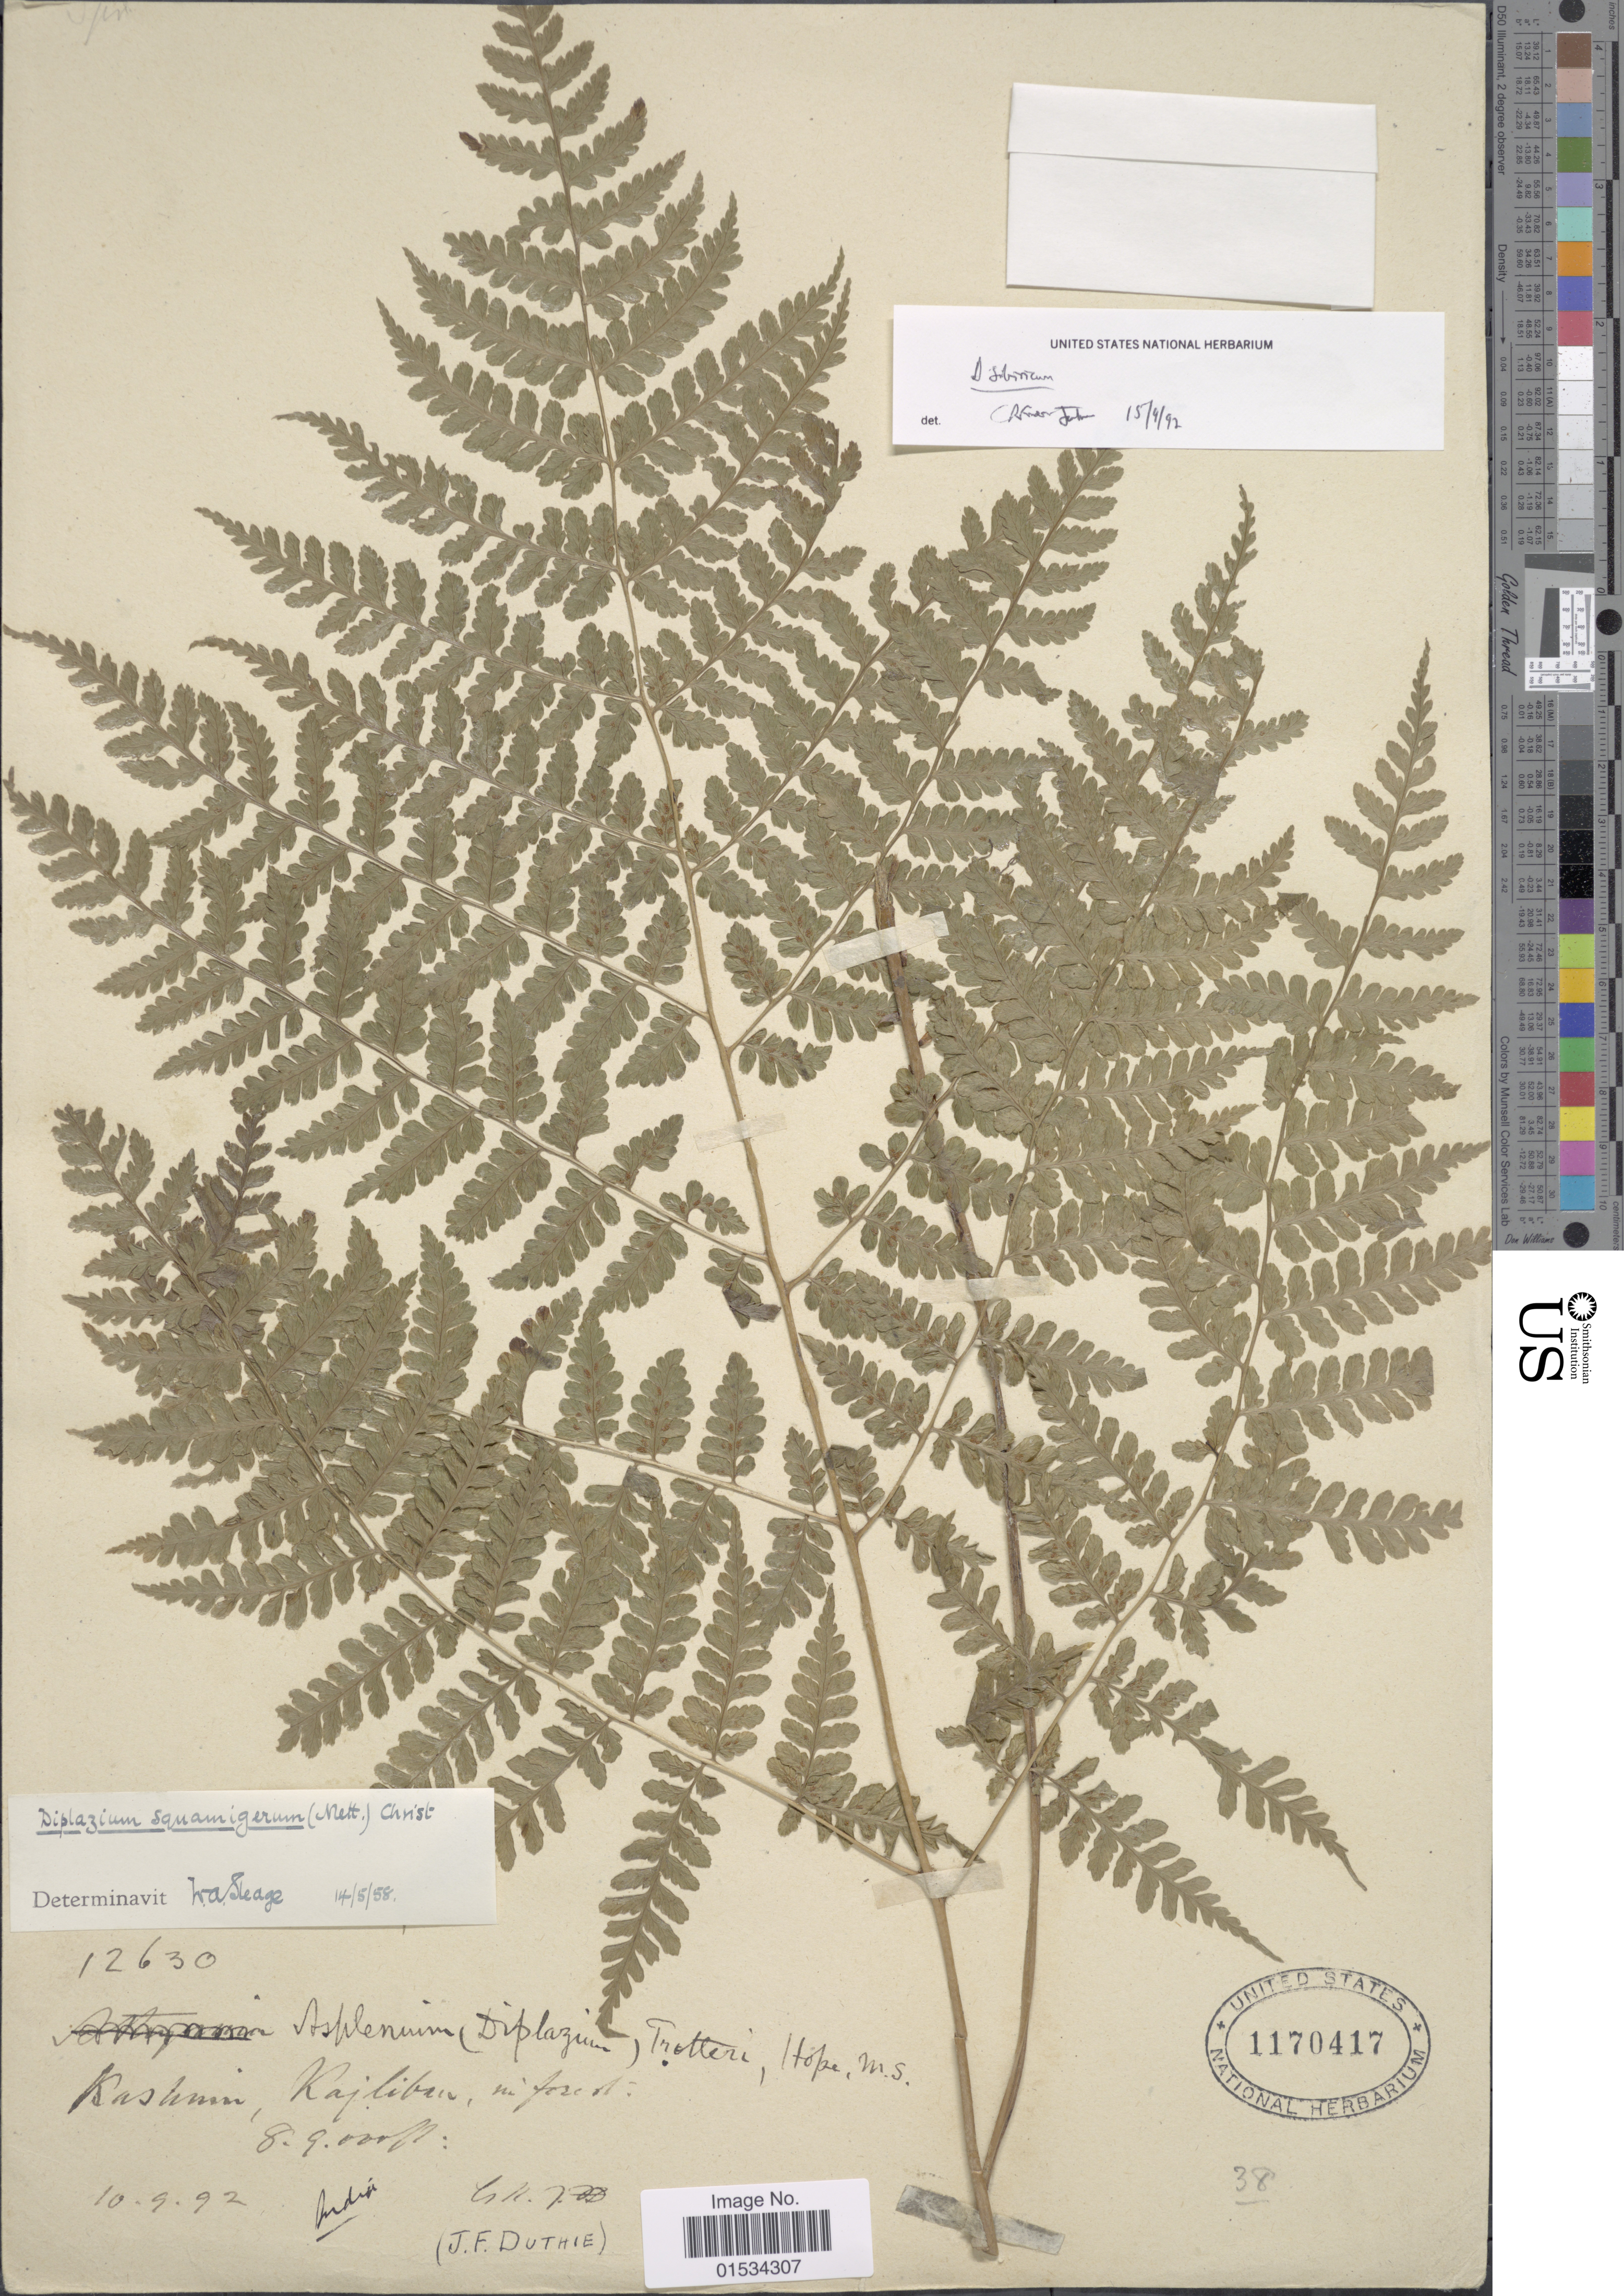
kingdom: Plantae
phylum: Tracheophyta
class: Polypodiopsida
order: Polypodiales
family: Athyriaceae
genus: Diplazium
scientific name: Diplazium squamigerum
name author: (Mett.) Christ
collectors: J. F. Duthie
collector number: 12630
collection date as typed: Transcribed d/m/y: 10/9/92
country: India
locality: Kashmir, Kajliban, in forest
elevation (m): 2713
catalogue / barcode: US 1170417